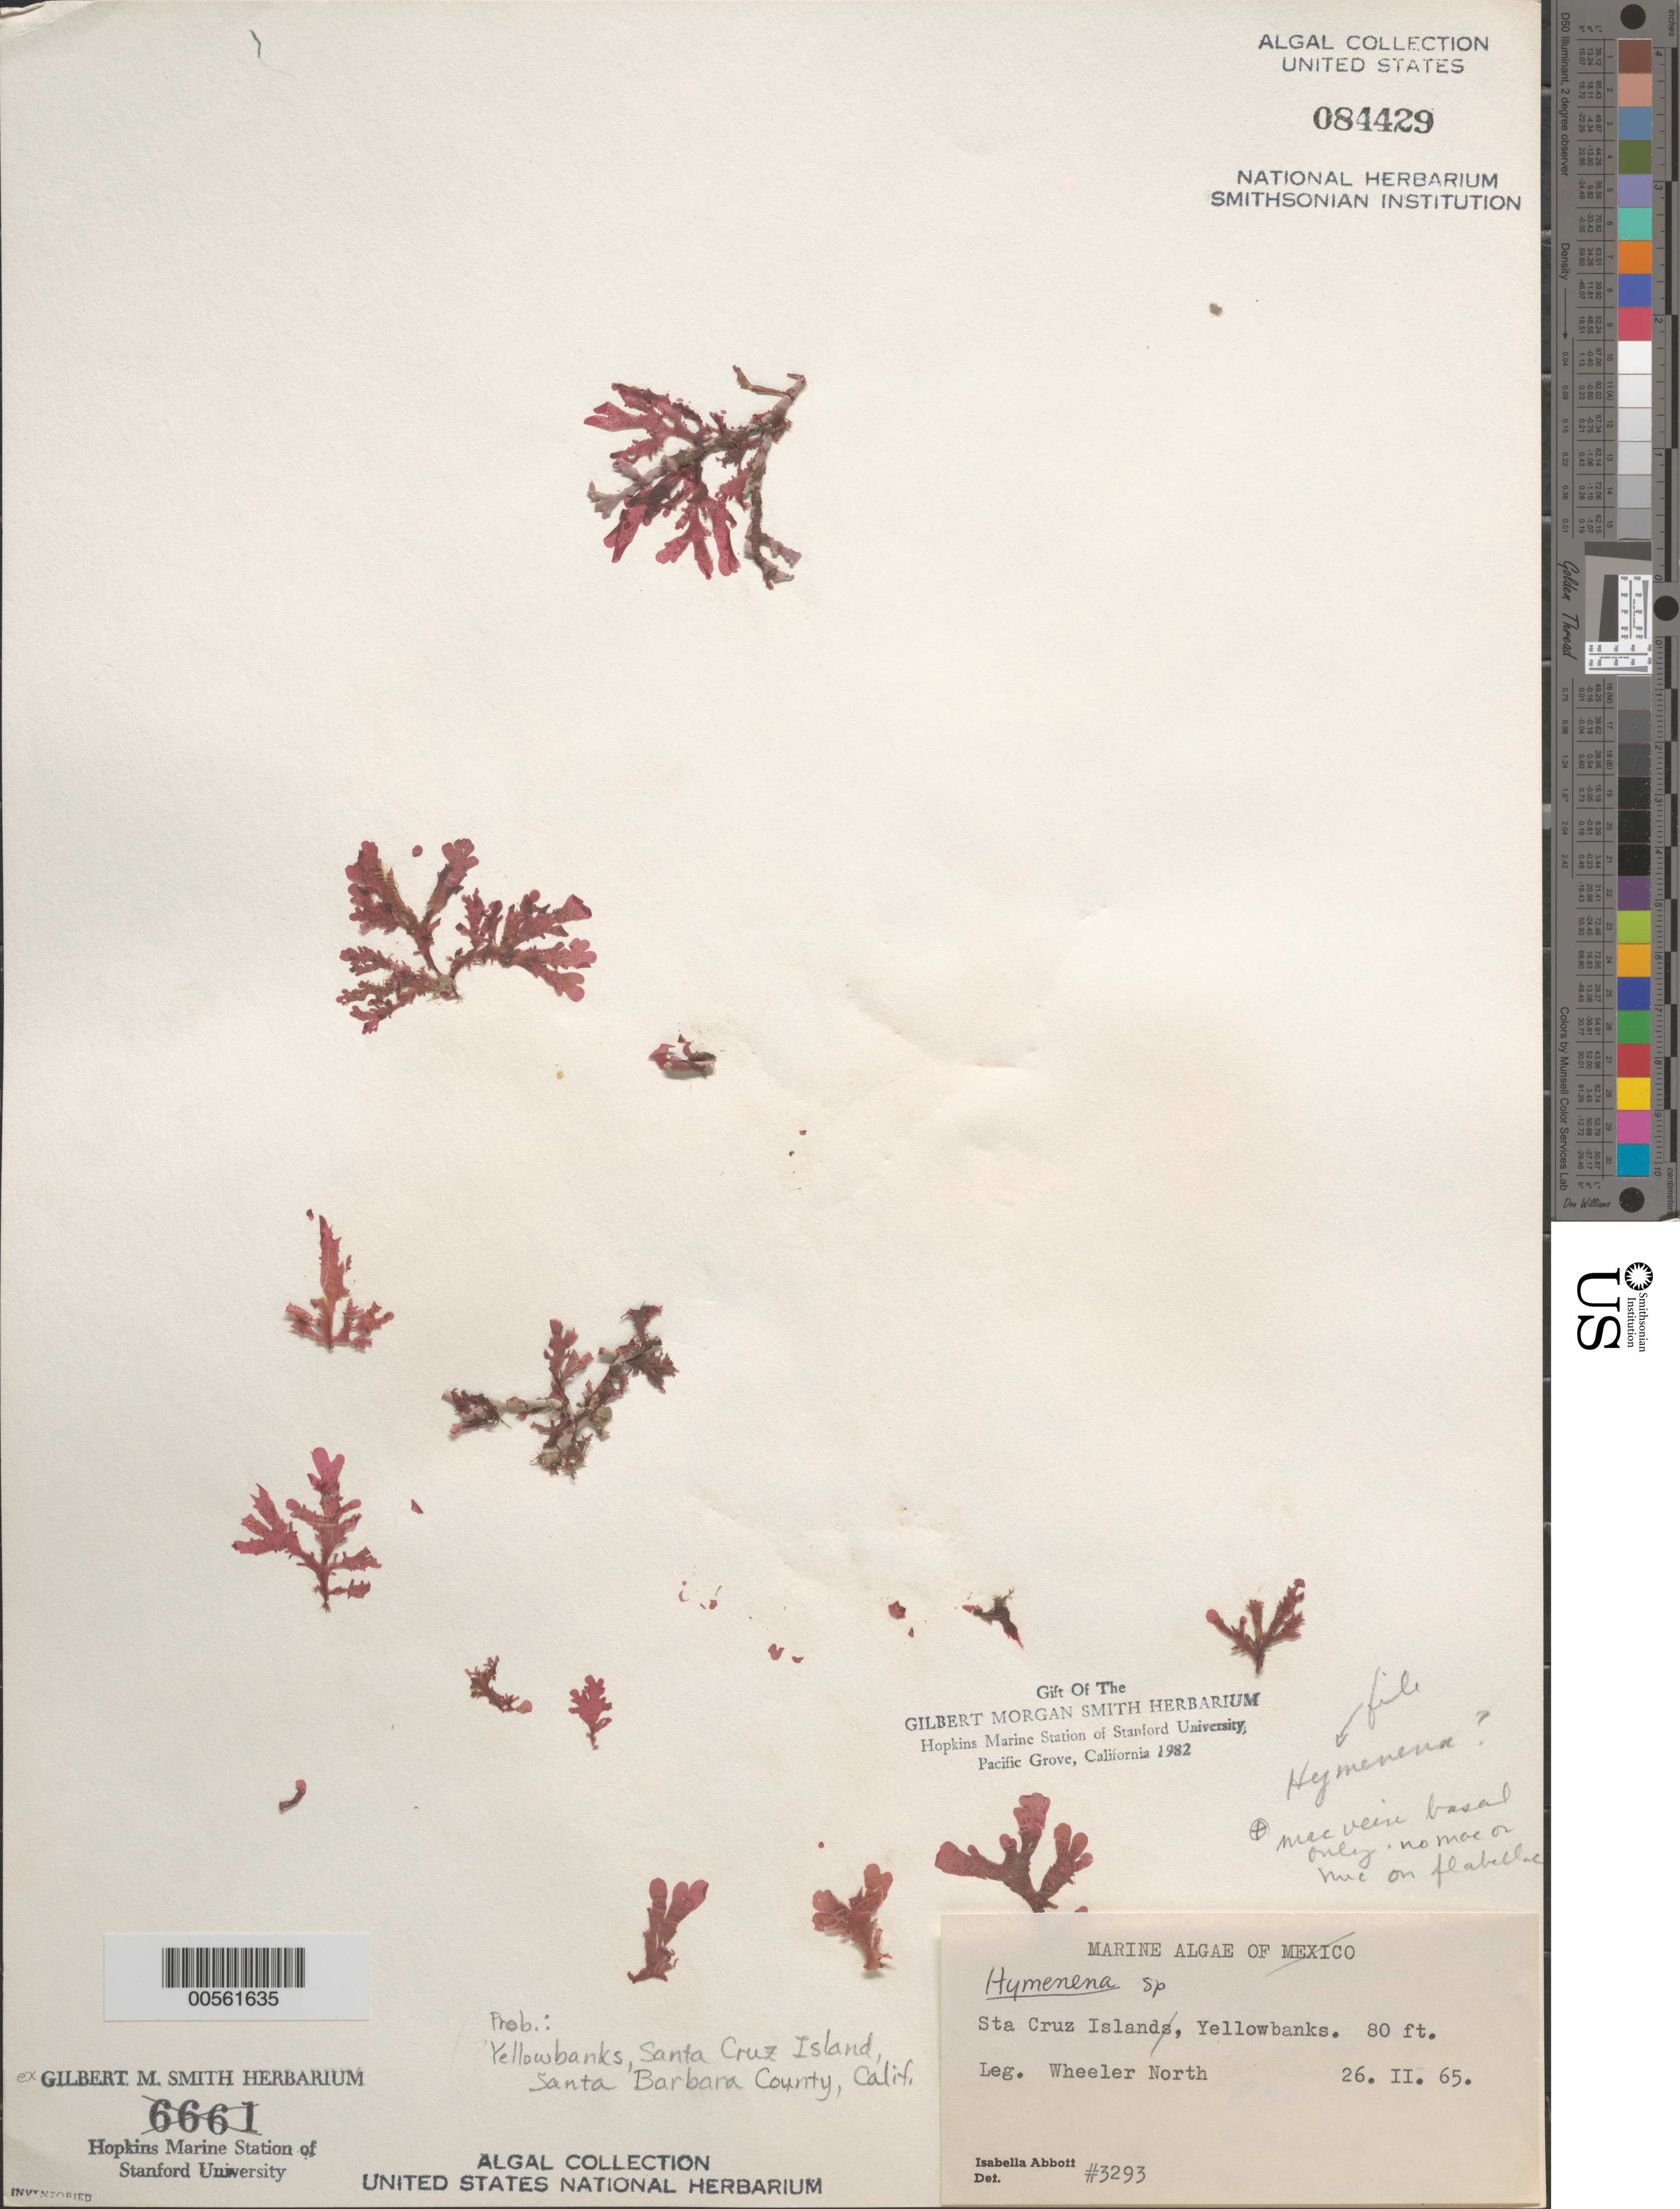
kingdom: Plantae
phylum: Rhodophyta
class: Florideophyceae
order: Ceramiales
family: Delesseriaceae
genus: Hymenena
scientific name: Hymenena sp.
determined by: Abbott, Isabella A.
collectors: W. North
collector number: IAA 3293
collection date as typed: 26 Feb 1965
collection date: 1965-02-26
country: United States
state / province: California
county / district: Santa Barbara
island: Santa Cruz Island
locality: Yellowbanks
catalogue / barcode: US 84429